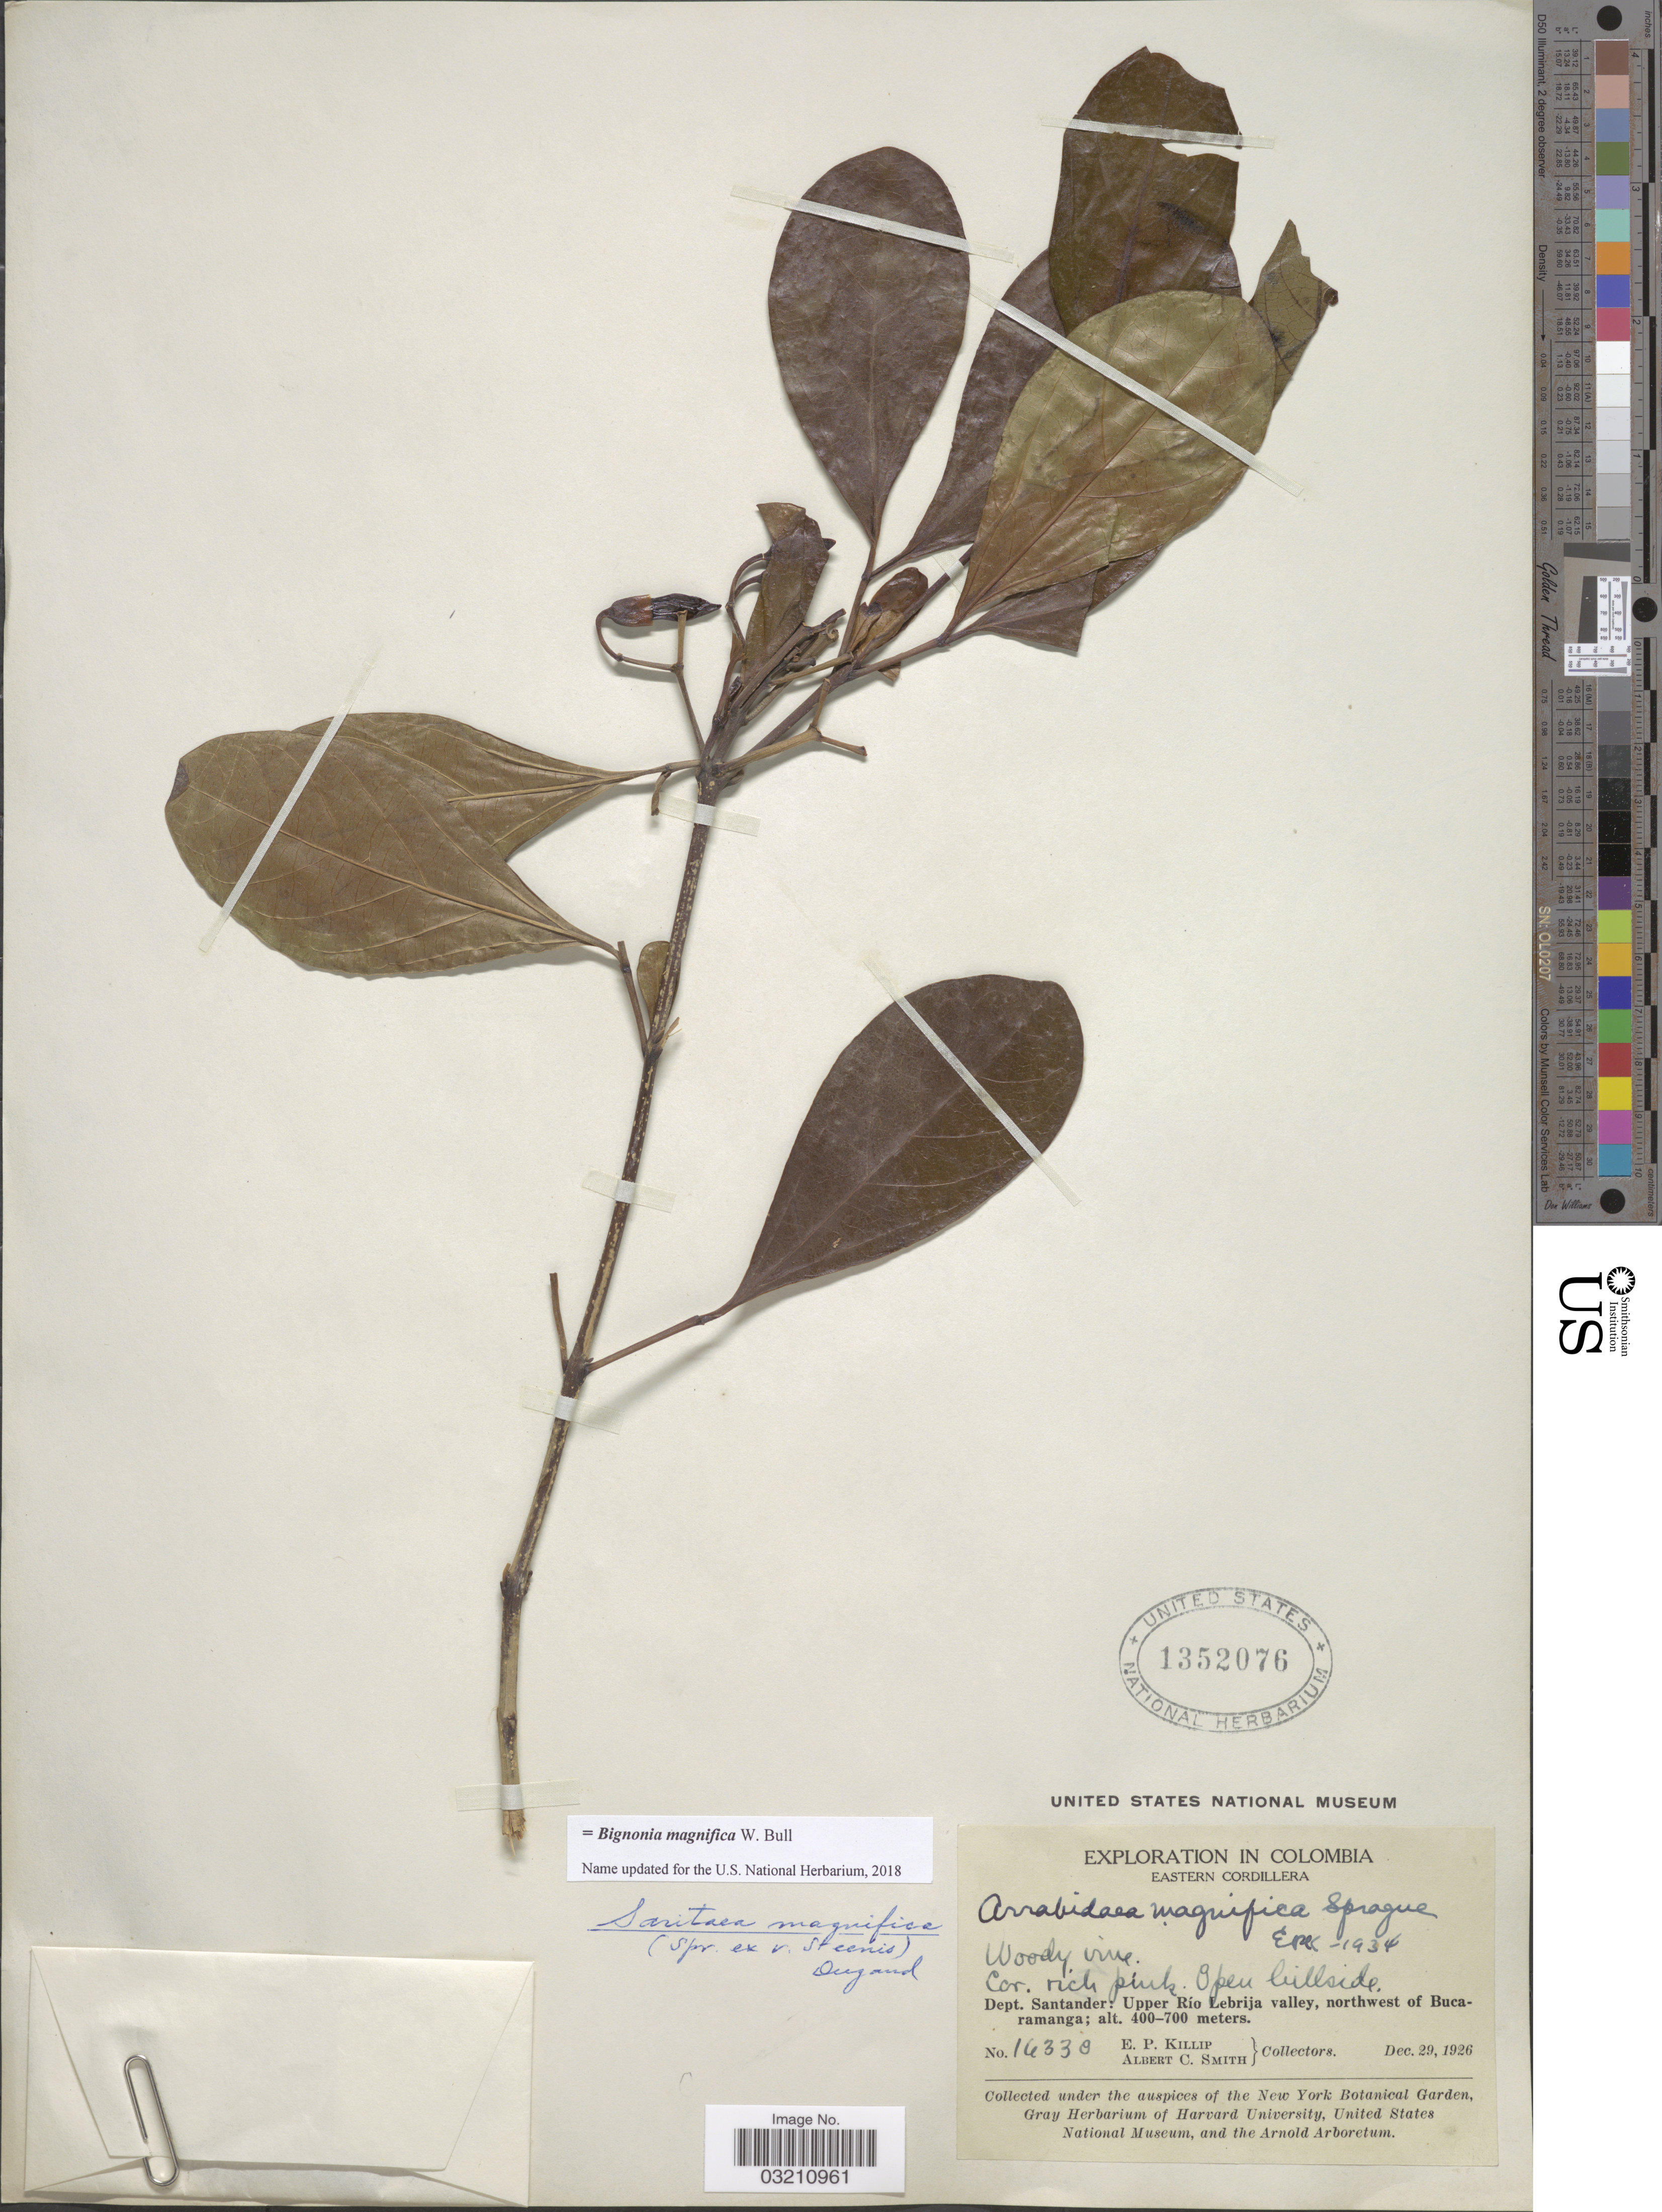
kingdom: Plantae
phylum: Tracheophyta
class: Magnoliopsida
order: Lamiales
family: Bignoniaceae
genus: Bignonia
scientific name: Bignonia magnifica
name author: W. Bull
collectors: E. P. Killip & A. C. Smith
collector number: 14338*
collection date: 1926-12-29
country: Colombia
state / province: Santander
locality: Eastern Cordillera. Dept. Santander: Upper Río Lebrija valley, northwest of Bucaramanga.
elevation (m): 400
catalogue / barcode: US 1352076